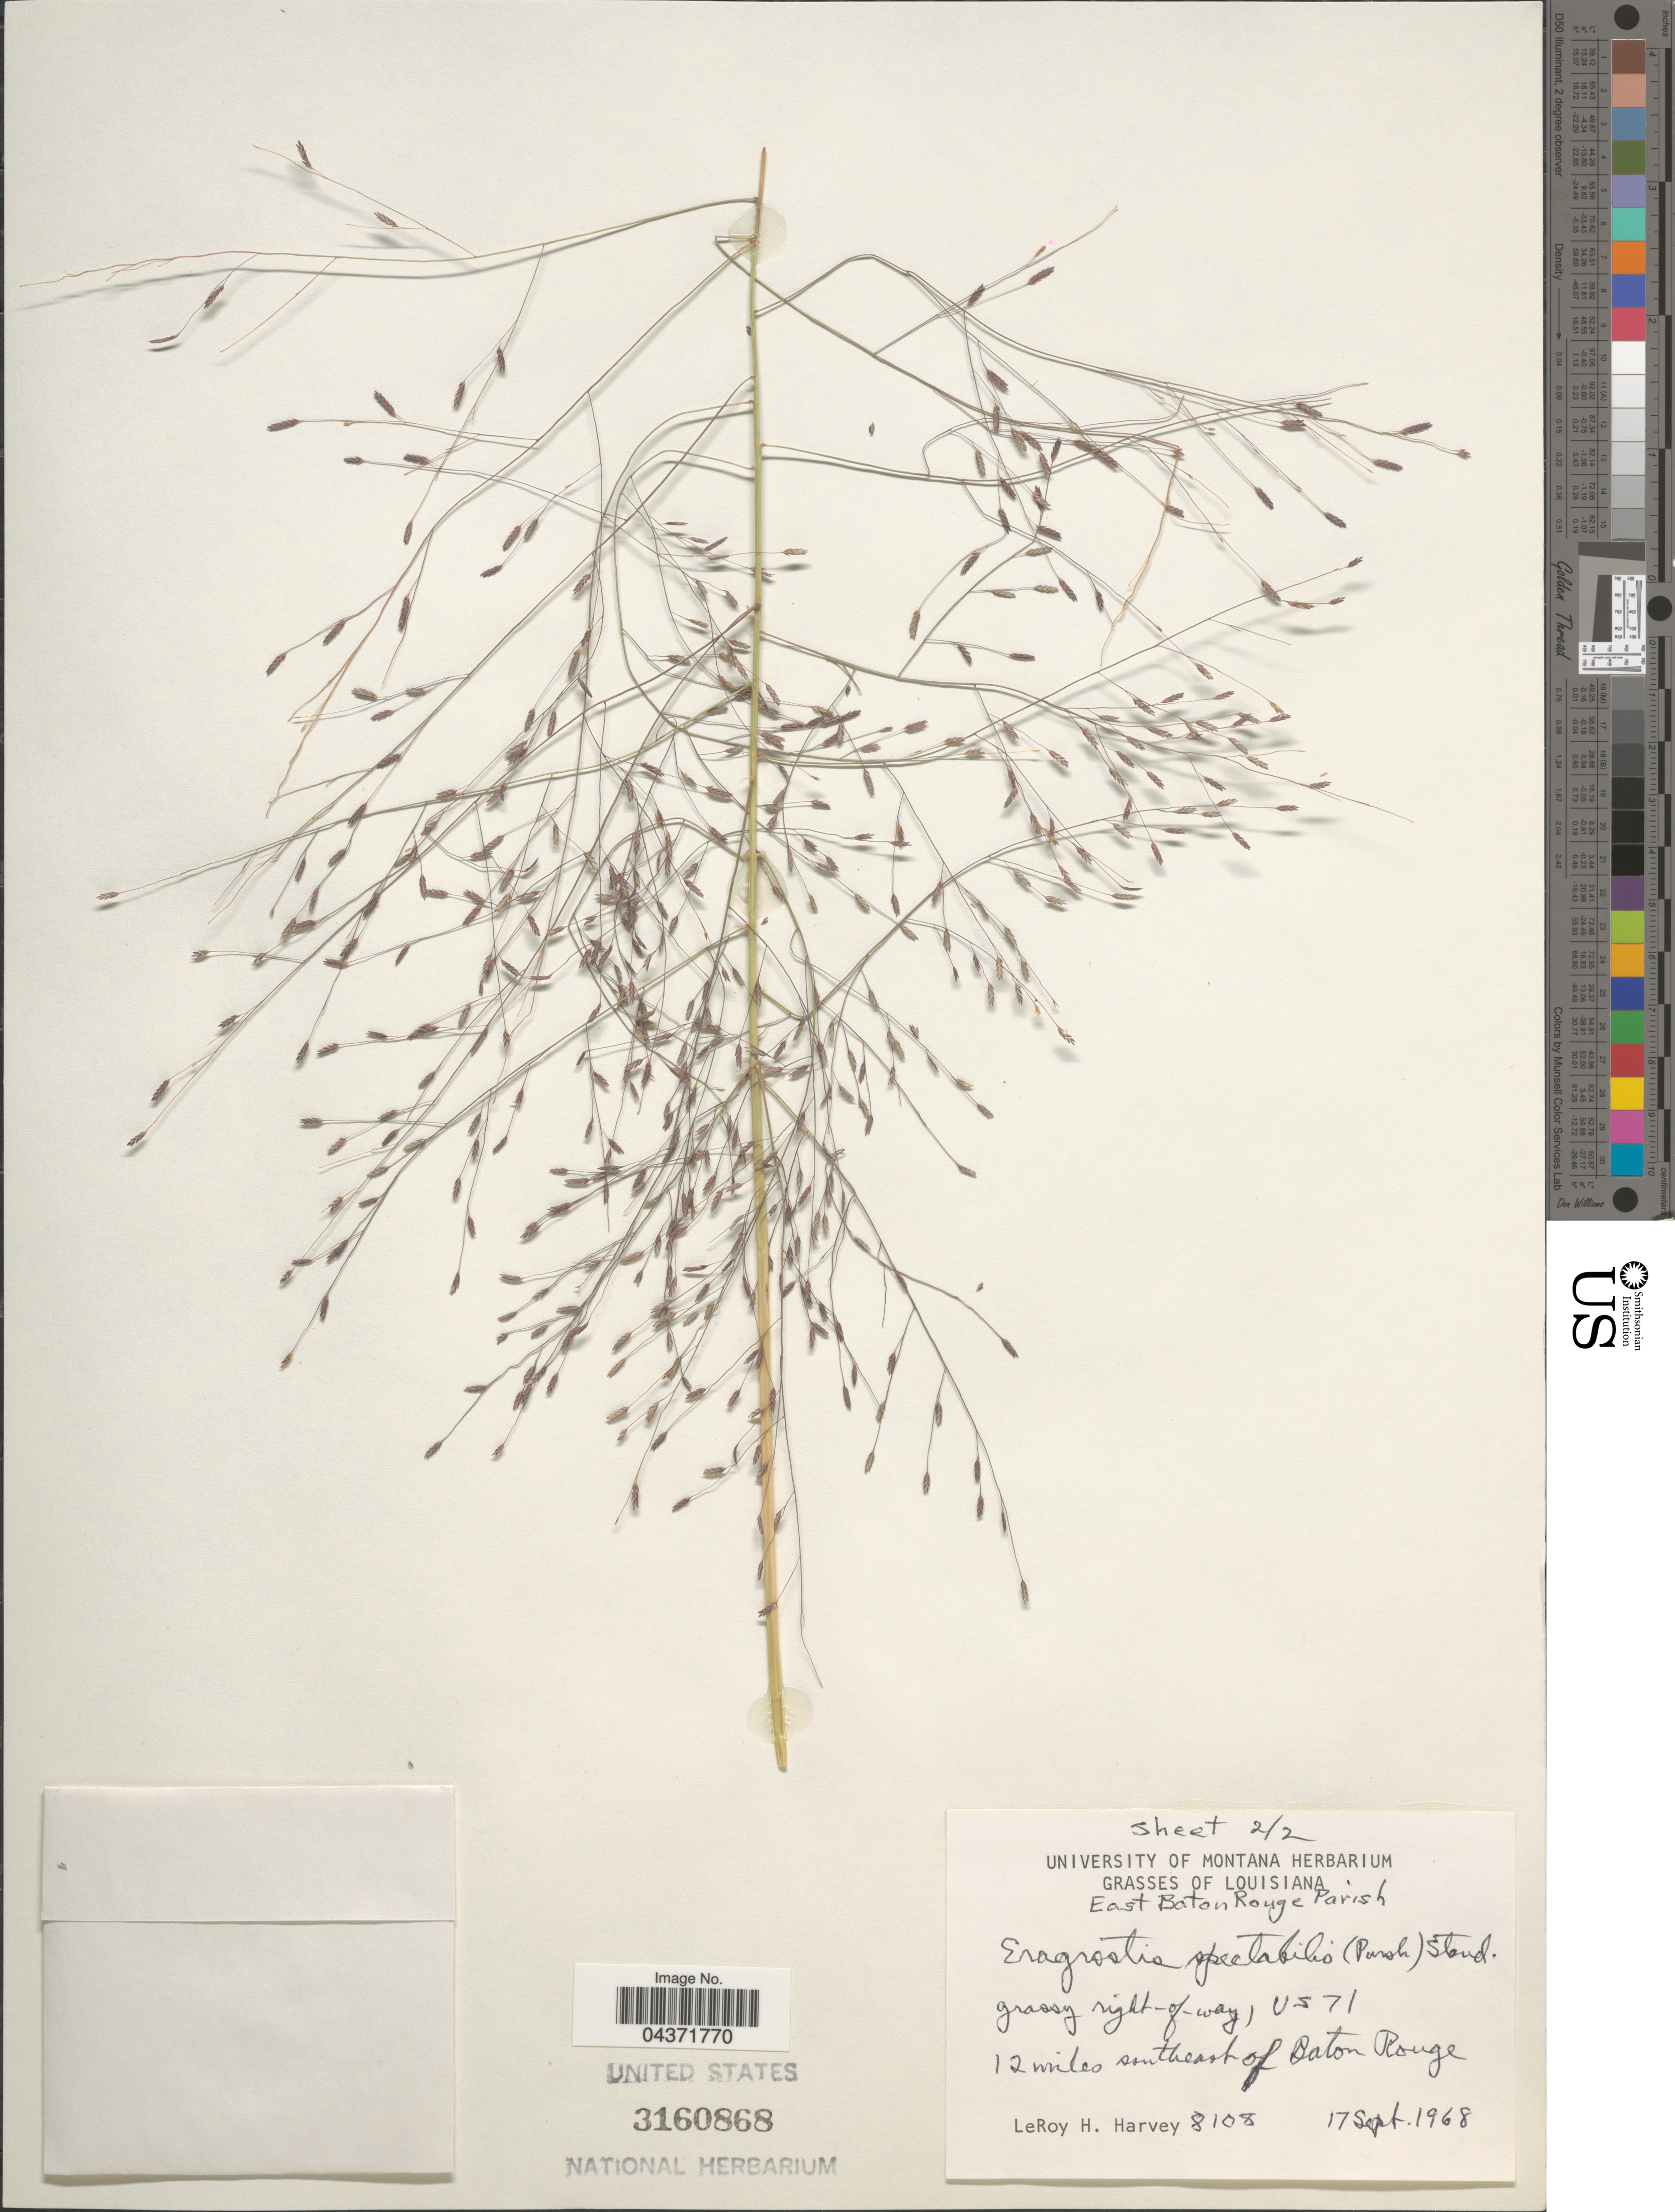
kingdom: Plantae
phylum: Tracheophyta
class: Liliopsida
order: Poales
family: Poaceae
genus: Eragrostis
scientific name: Eragrostis spectabilis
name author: (Pursh) Steud.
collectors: L. H. Harvey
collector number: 8108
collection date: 1968-09-17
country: United States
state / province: Louisiana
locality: East Baton Range Parish. US 71. 12 miles southeast of baton Range.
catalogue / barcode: US 3160868